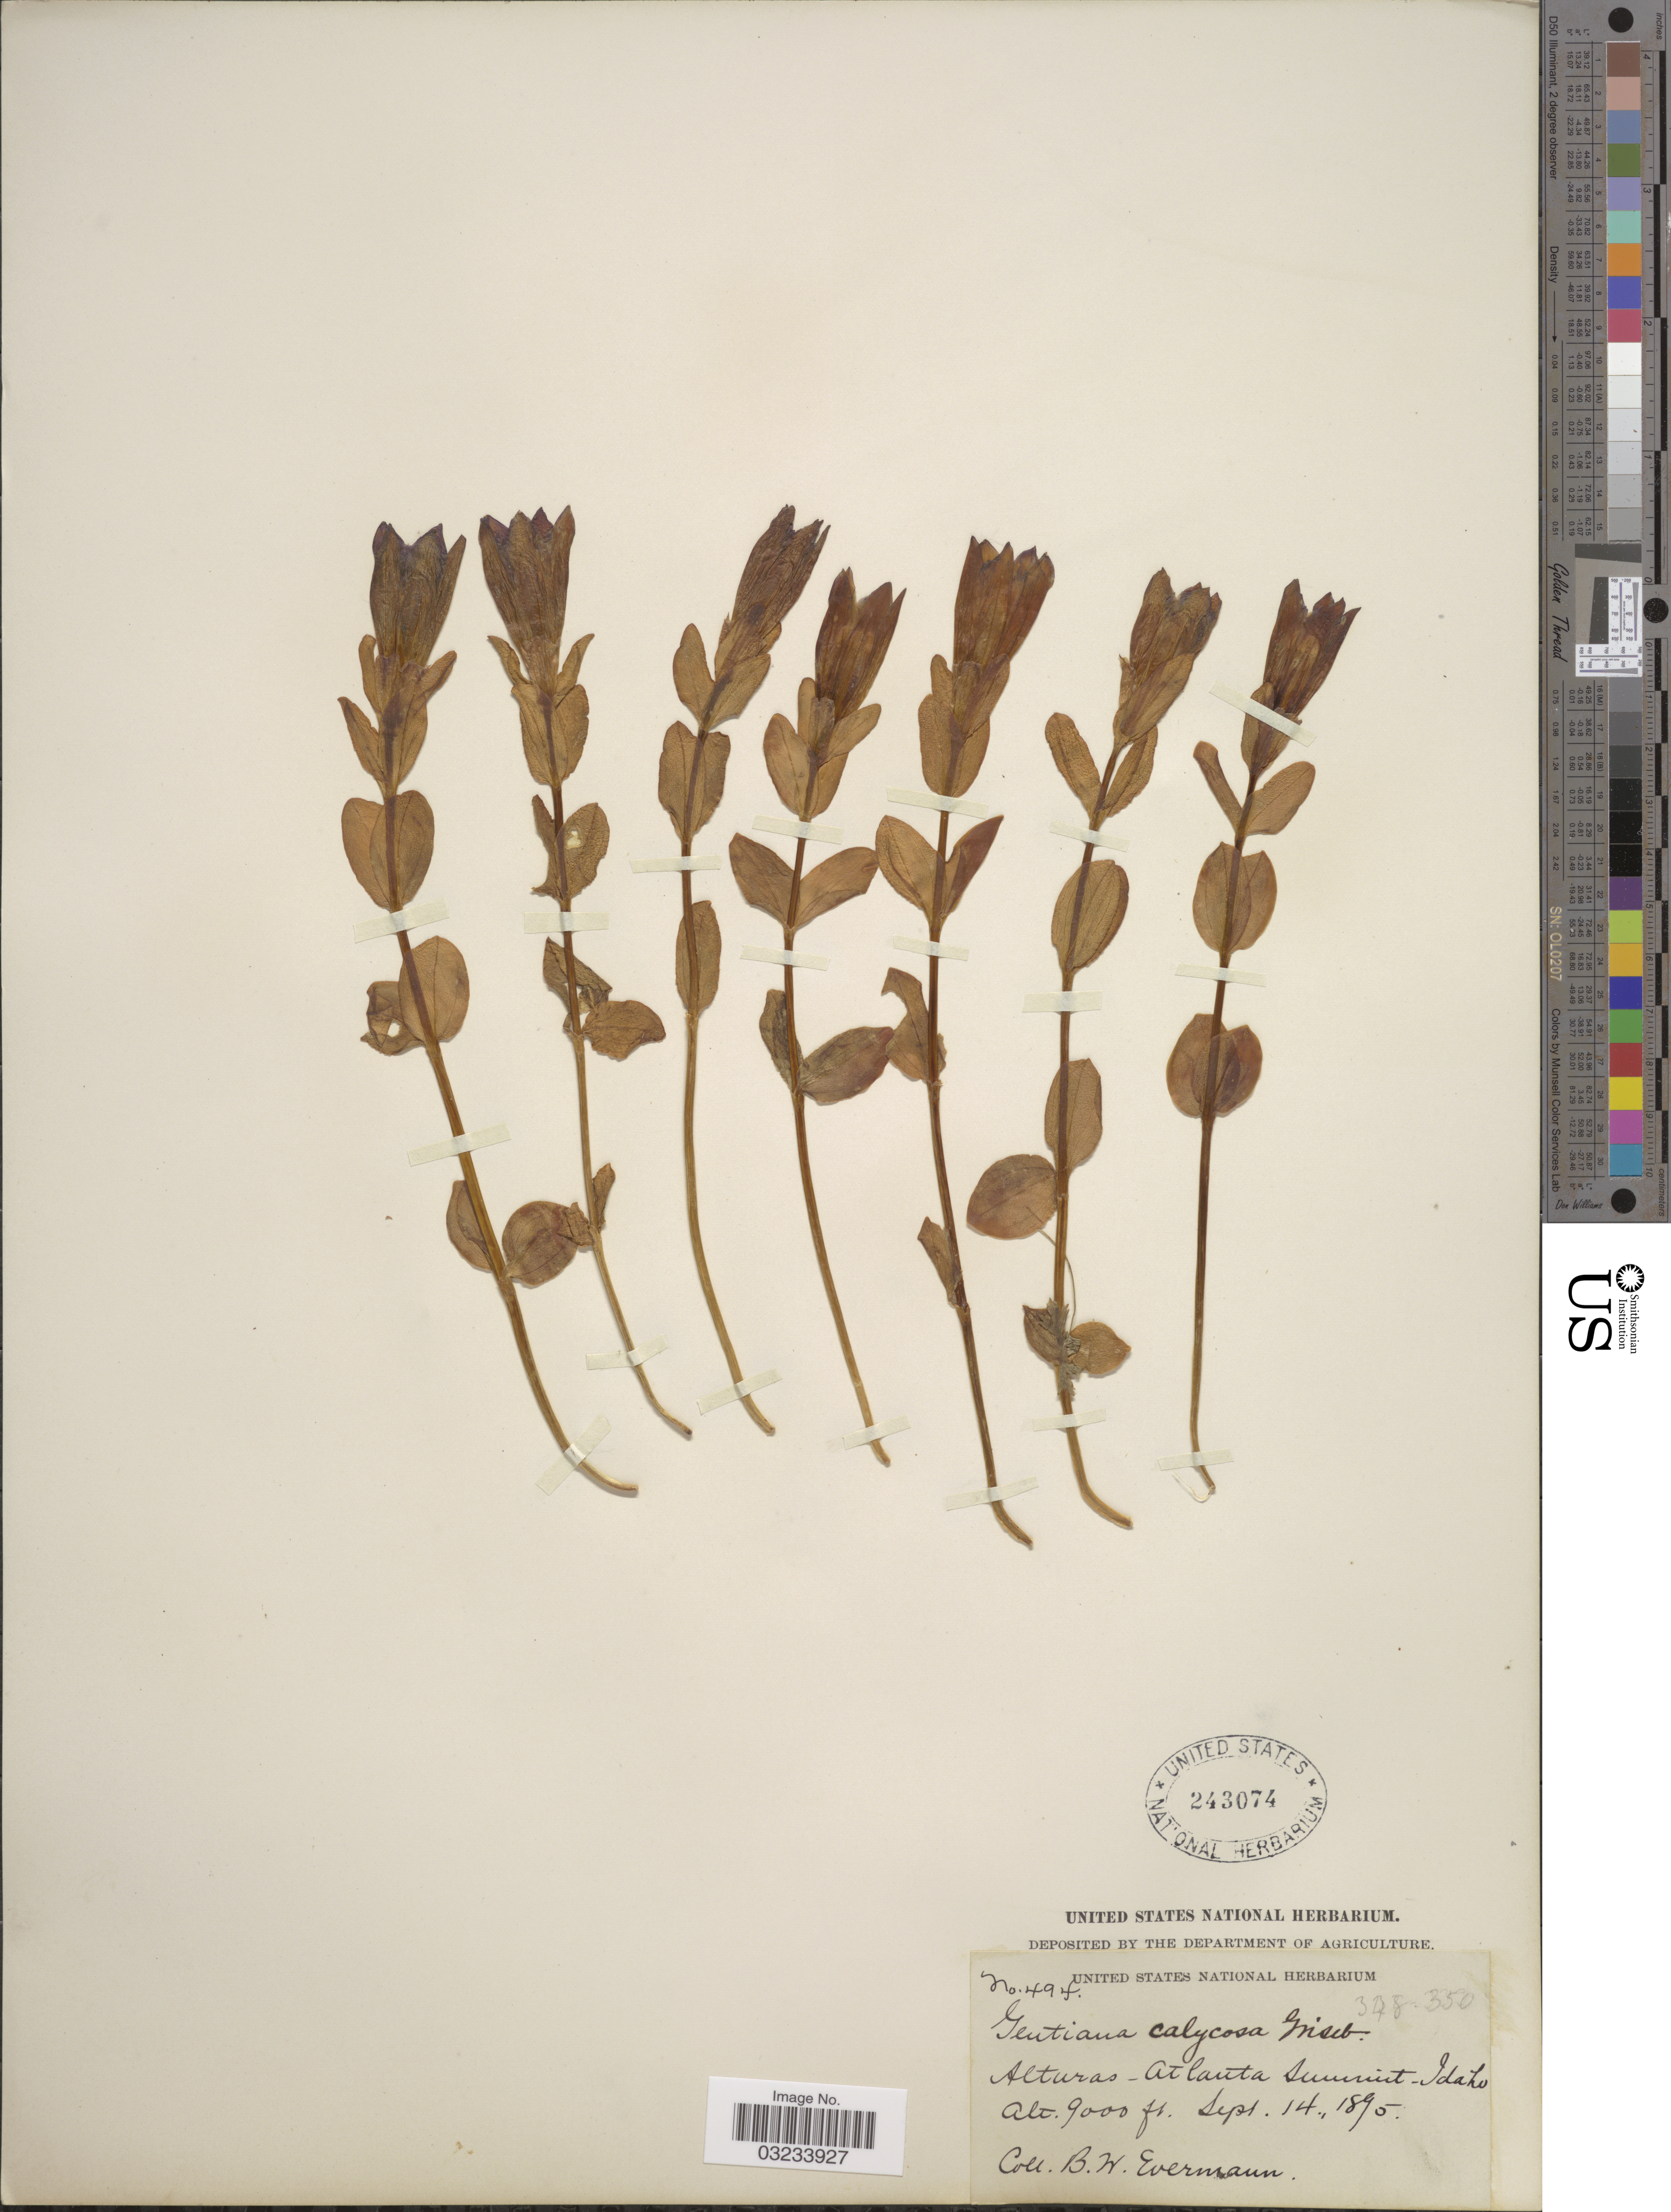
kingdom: Plantae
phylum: Tracheophyta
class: Magnoliopsida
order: Gentianales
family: Gentianaceae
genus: Gentiana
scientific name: Gentiana calycosa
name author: Griseb.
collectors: B. W. Evermann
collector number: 494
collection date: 1895-09-14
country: United States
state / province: Idaho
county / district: Blaine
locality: Alturas - Atlanta Summit.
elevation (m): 2743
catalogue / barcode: US 243074